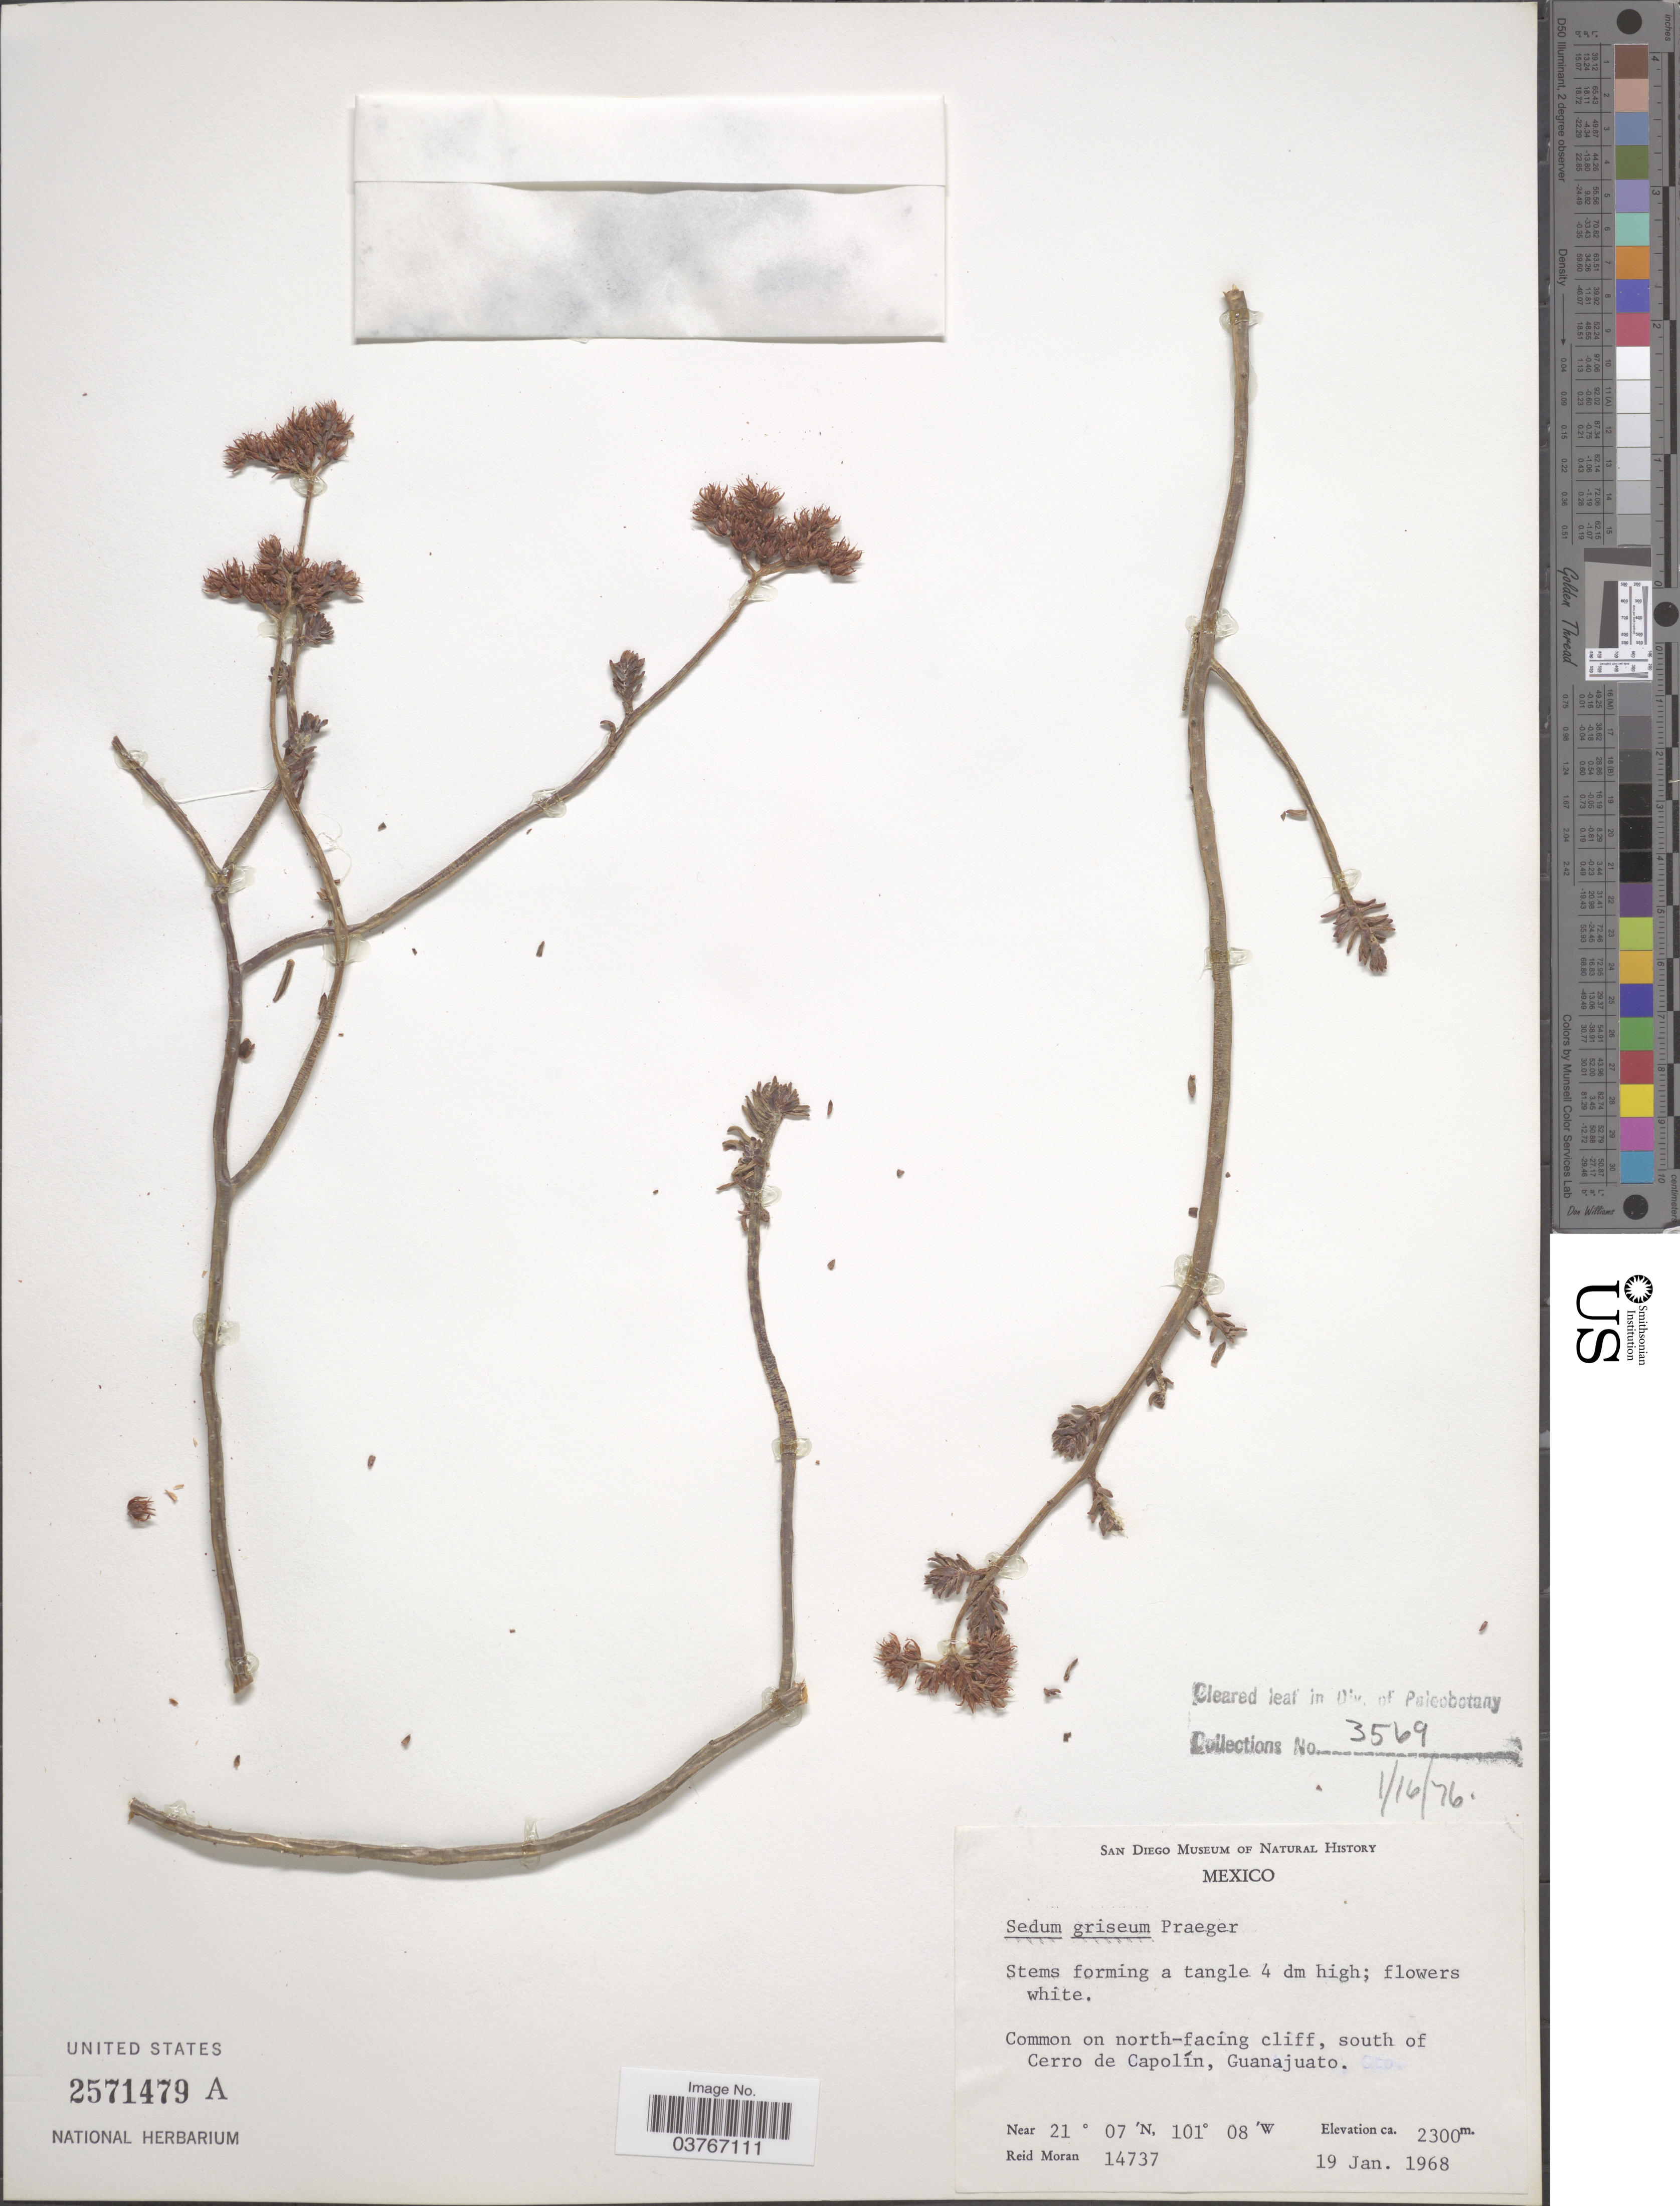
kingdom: Plantae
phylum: Tracheophyta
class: Magnoliopsida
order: Saxifragales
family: Crassulaceae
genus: Sedum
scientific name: Sedum griseum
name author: Praeger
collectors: R. Moran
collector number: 14737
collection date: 1968-01-19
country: Mexico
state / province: Guanajuato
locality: Common on north-facing cliff, south of Cerro de Capolín.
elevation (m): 2300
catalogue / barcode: US 2571479A